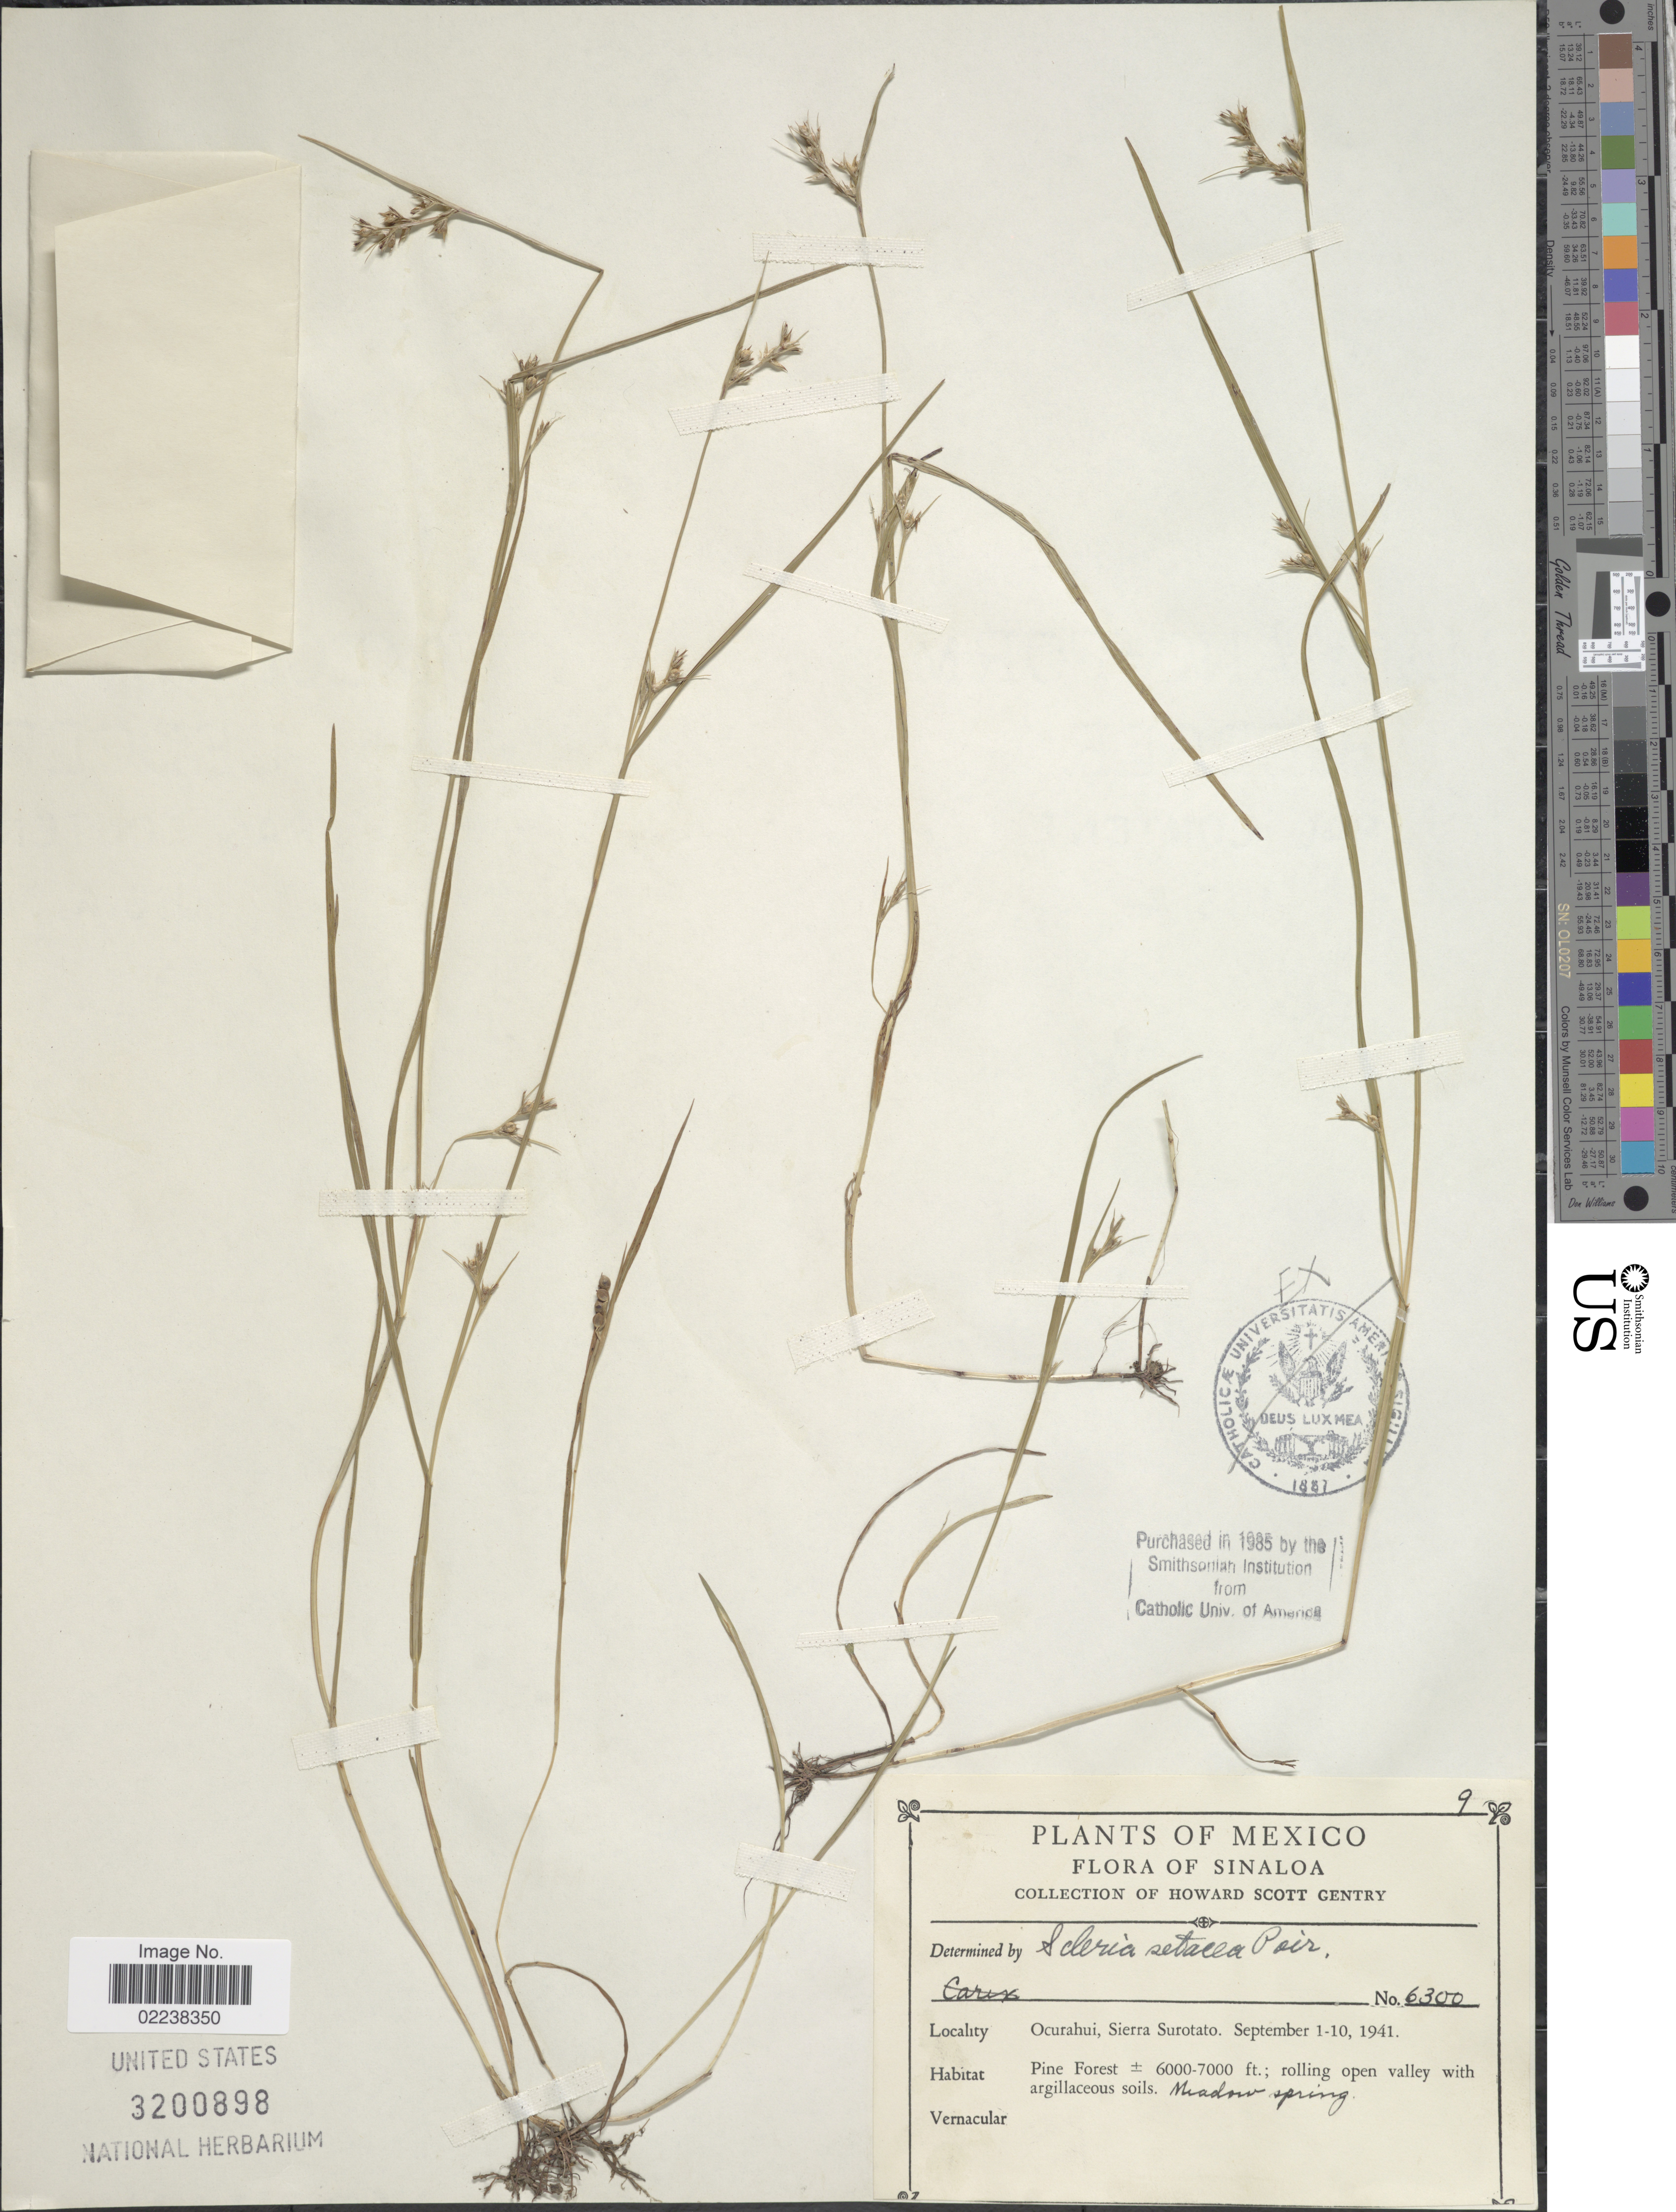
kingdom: Plantae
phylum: Tracheophyta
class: Liliopsida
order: Poales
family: Cyperaceae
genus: Scleria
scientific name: Scleria muehlenbergii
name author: Steud.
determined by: Strong, Mark T., (BOT), Smithsonian Institution - National Museum of Natural History (UNITED STATES)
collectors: H. S. Gentry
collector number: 6300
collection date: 1941-09-01/1941-09-10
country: Mexico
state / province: Sinaloa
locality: Ocurahui, Sierra Surotato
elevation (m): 1829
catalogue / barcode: US 3200898